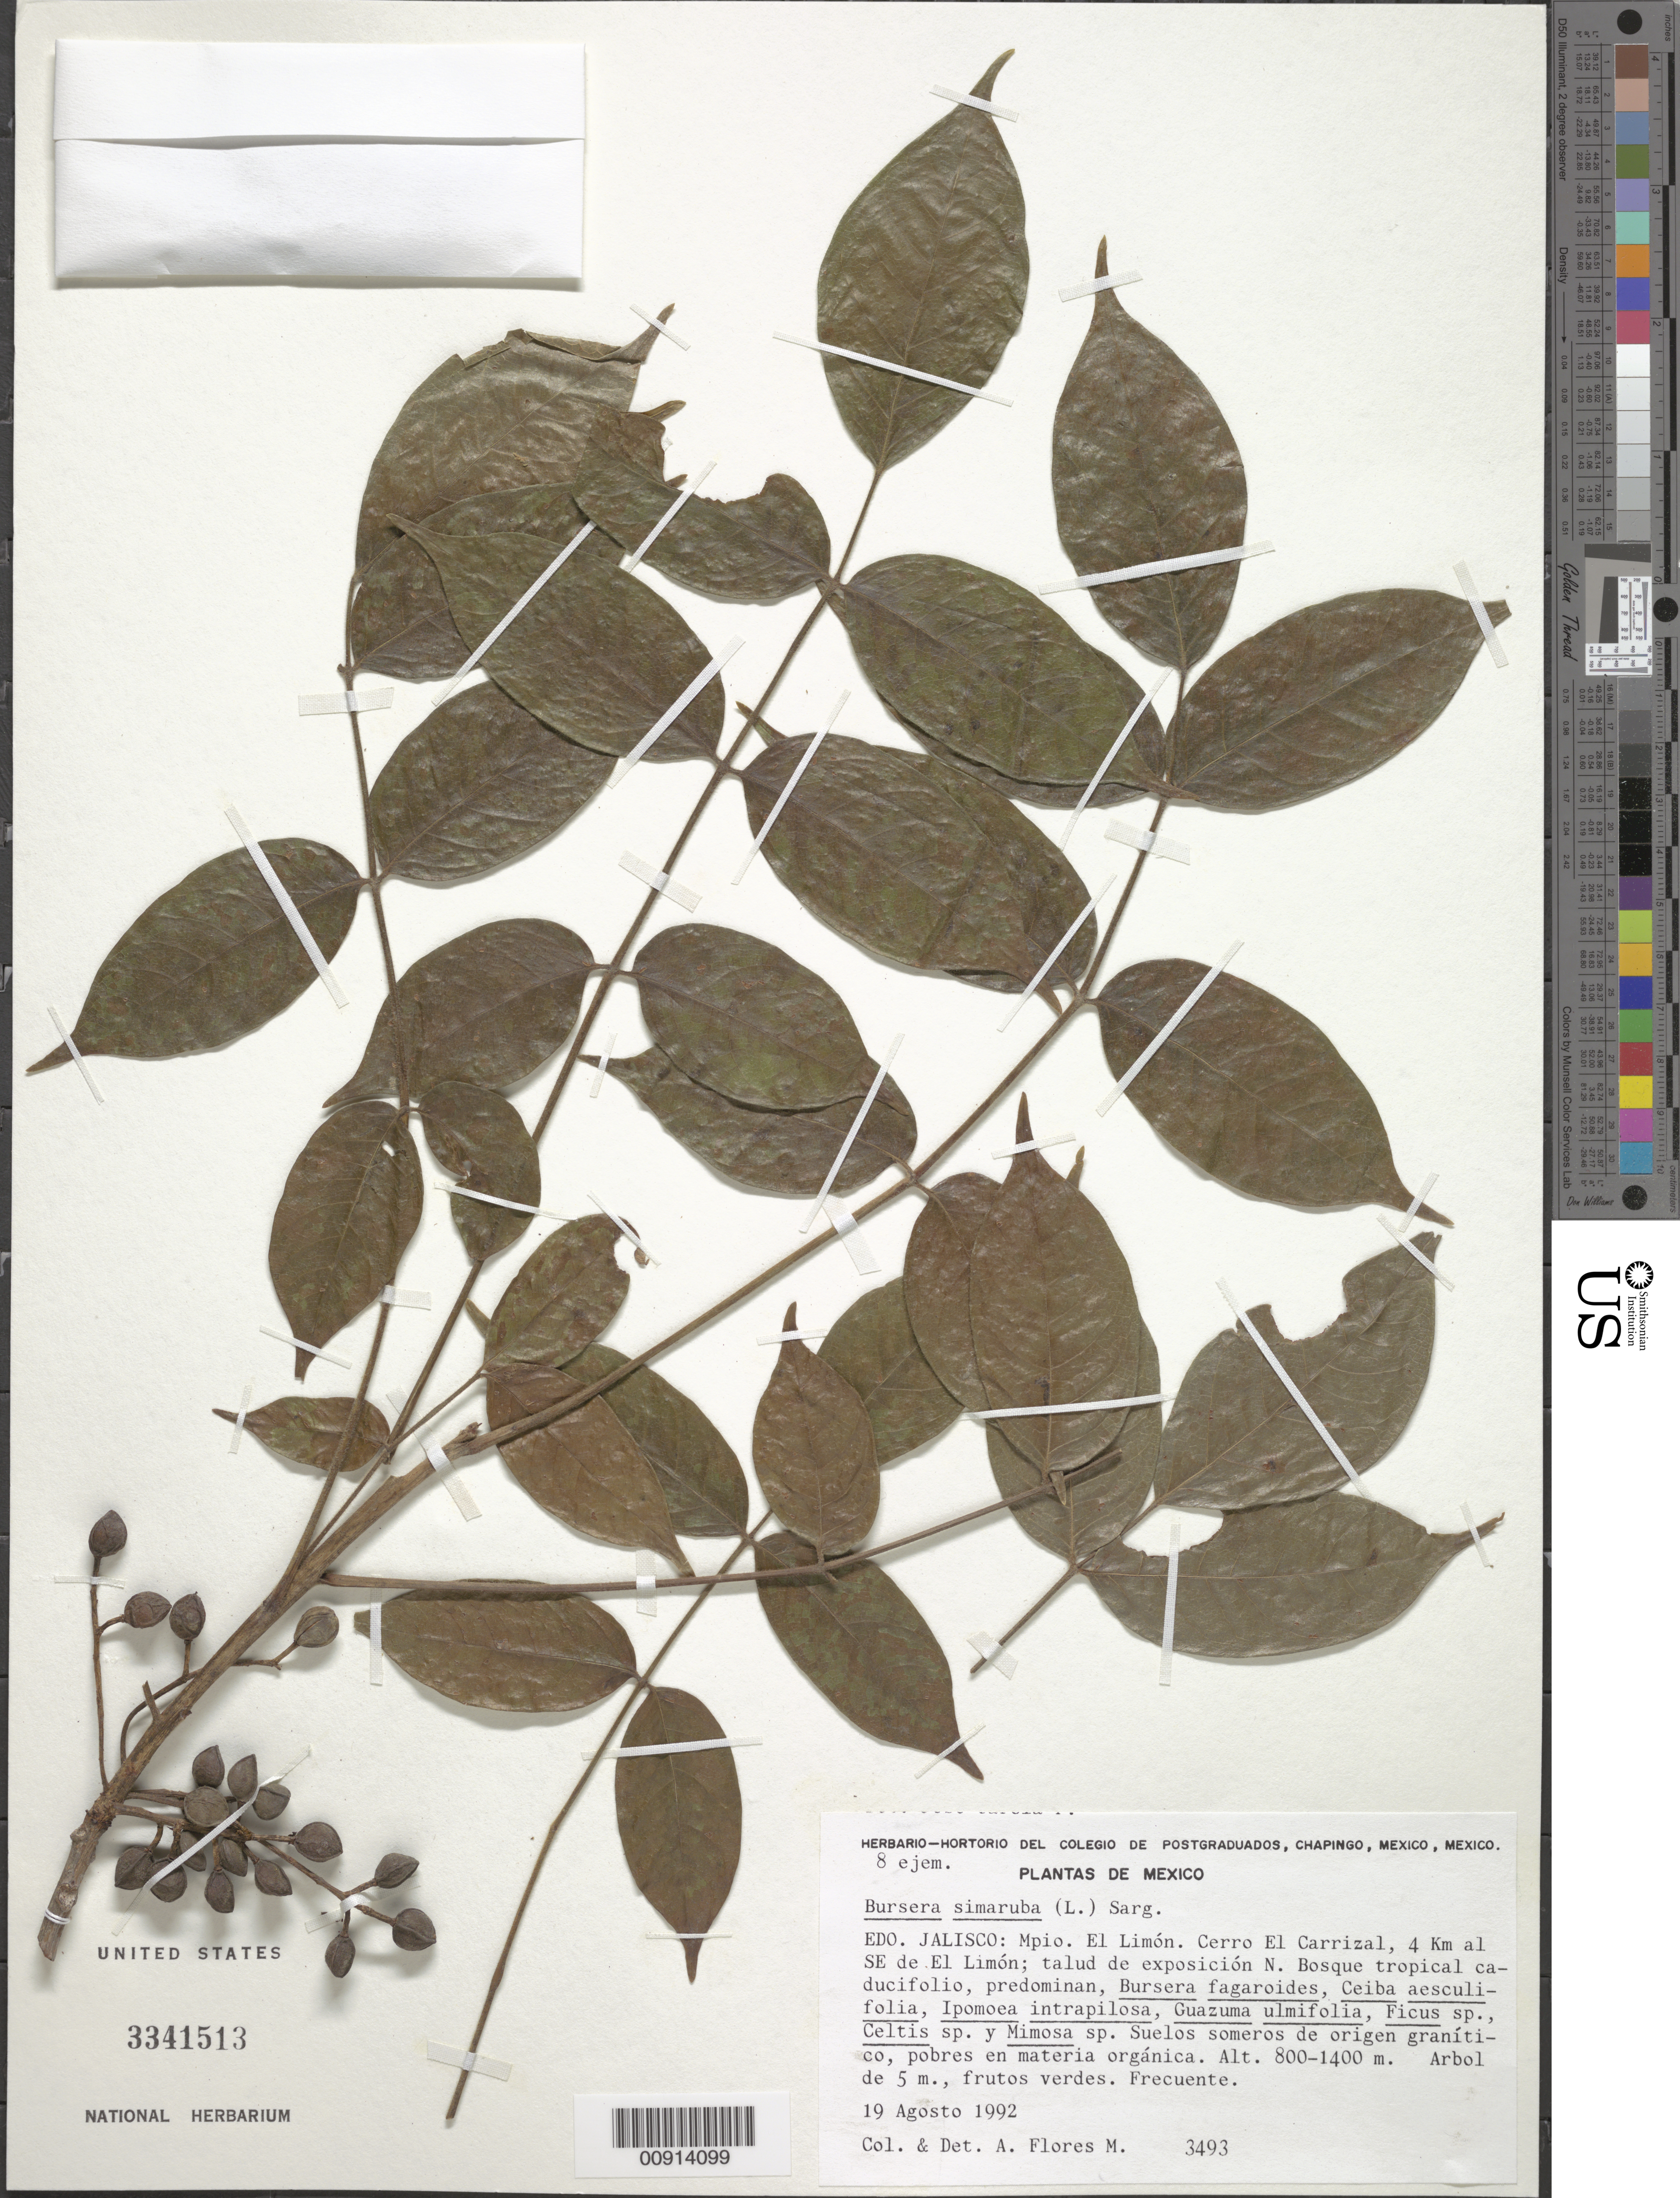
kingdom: Plantae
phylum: Tracheophyta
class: Magnoliopsida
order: Sapindales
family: Burseraceae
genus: Bursera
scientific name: Bursera simaruba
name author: (L.) Sarg.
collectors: A. Flores M.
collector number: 3493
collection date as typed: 19 Aug 1992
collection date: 1992-08-19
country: Mexico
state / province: Jalisco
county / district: Limón, El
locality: Edo. Jalisco: Mpio. El Limón. Cerro El Carrizal, 4 km al SE de El Limón.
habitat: Talud de exposición N. Bosque tropical caducifolio, predominan Bursera fagaroides, Ceiba aesculifolia, Ipomoea intrapilosa,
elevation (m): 1400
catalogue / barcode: US 3341513